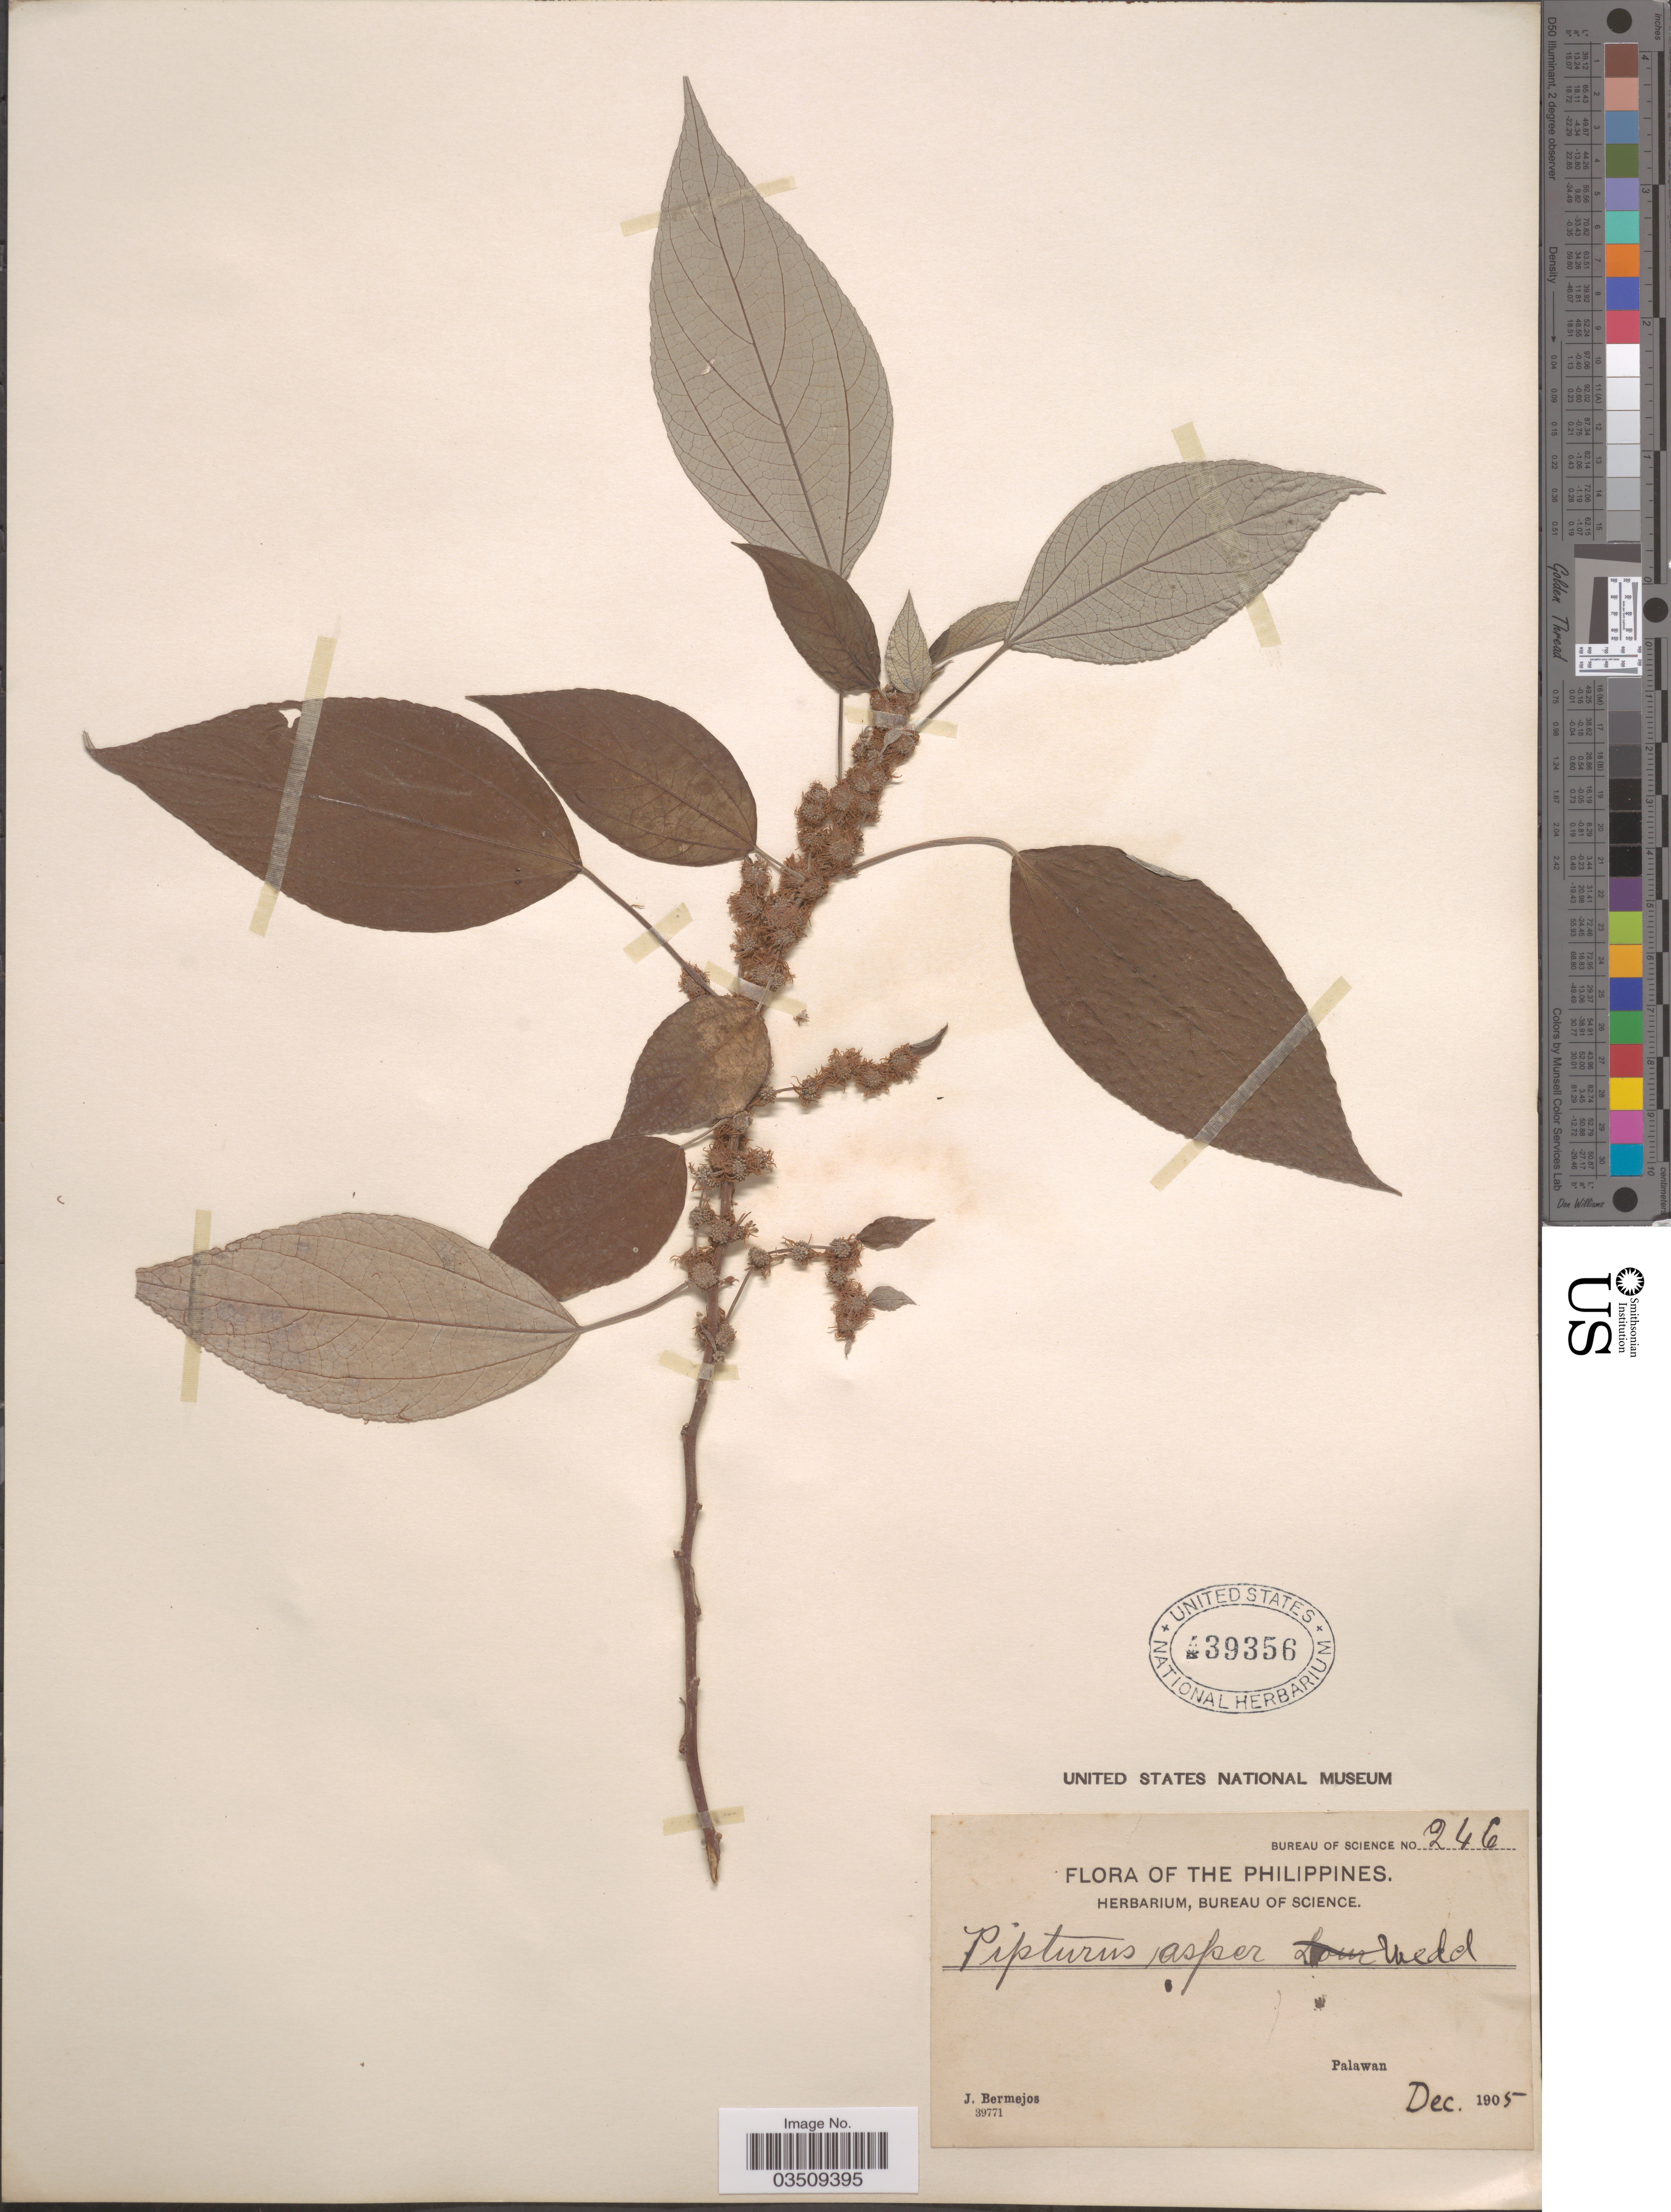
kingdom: Plantae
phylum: Tracheophyta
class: Magnoliopsida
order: Rosales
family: Urticaceae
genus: Pipturus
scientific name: Pipturus arborescens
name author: (Link) C.B. Rob.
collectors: J. Bermejos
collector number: Bureau of Science 246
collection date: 1905-12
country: Philippines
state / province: Mimaropa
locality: Palawan.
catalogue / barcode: US 39356